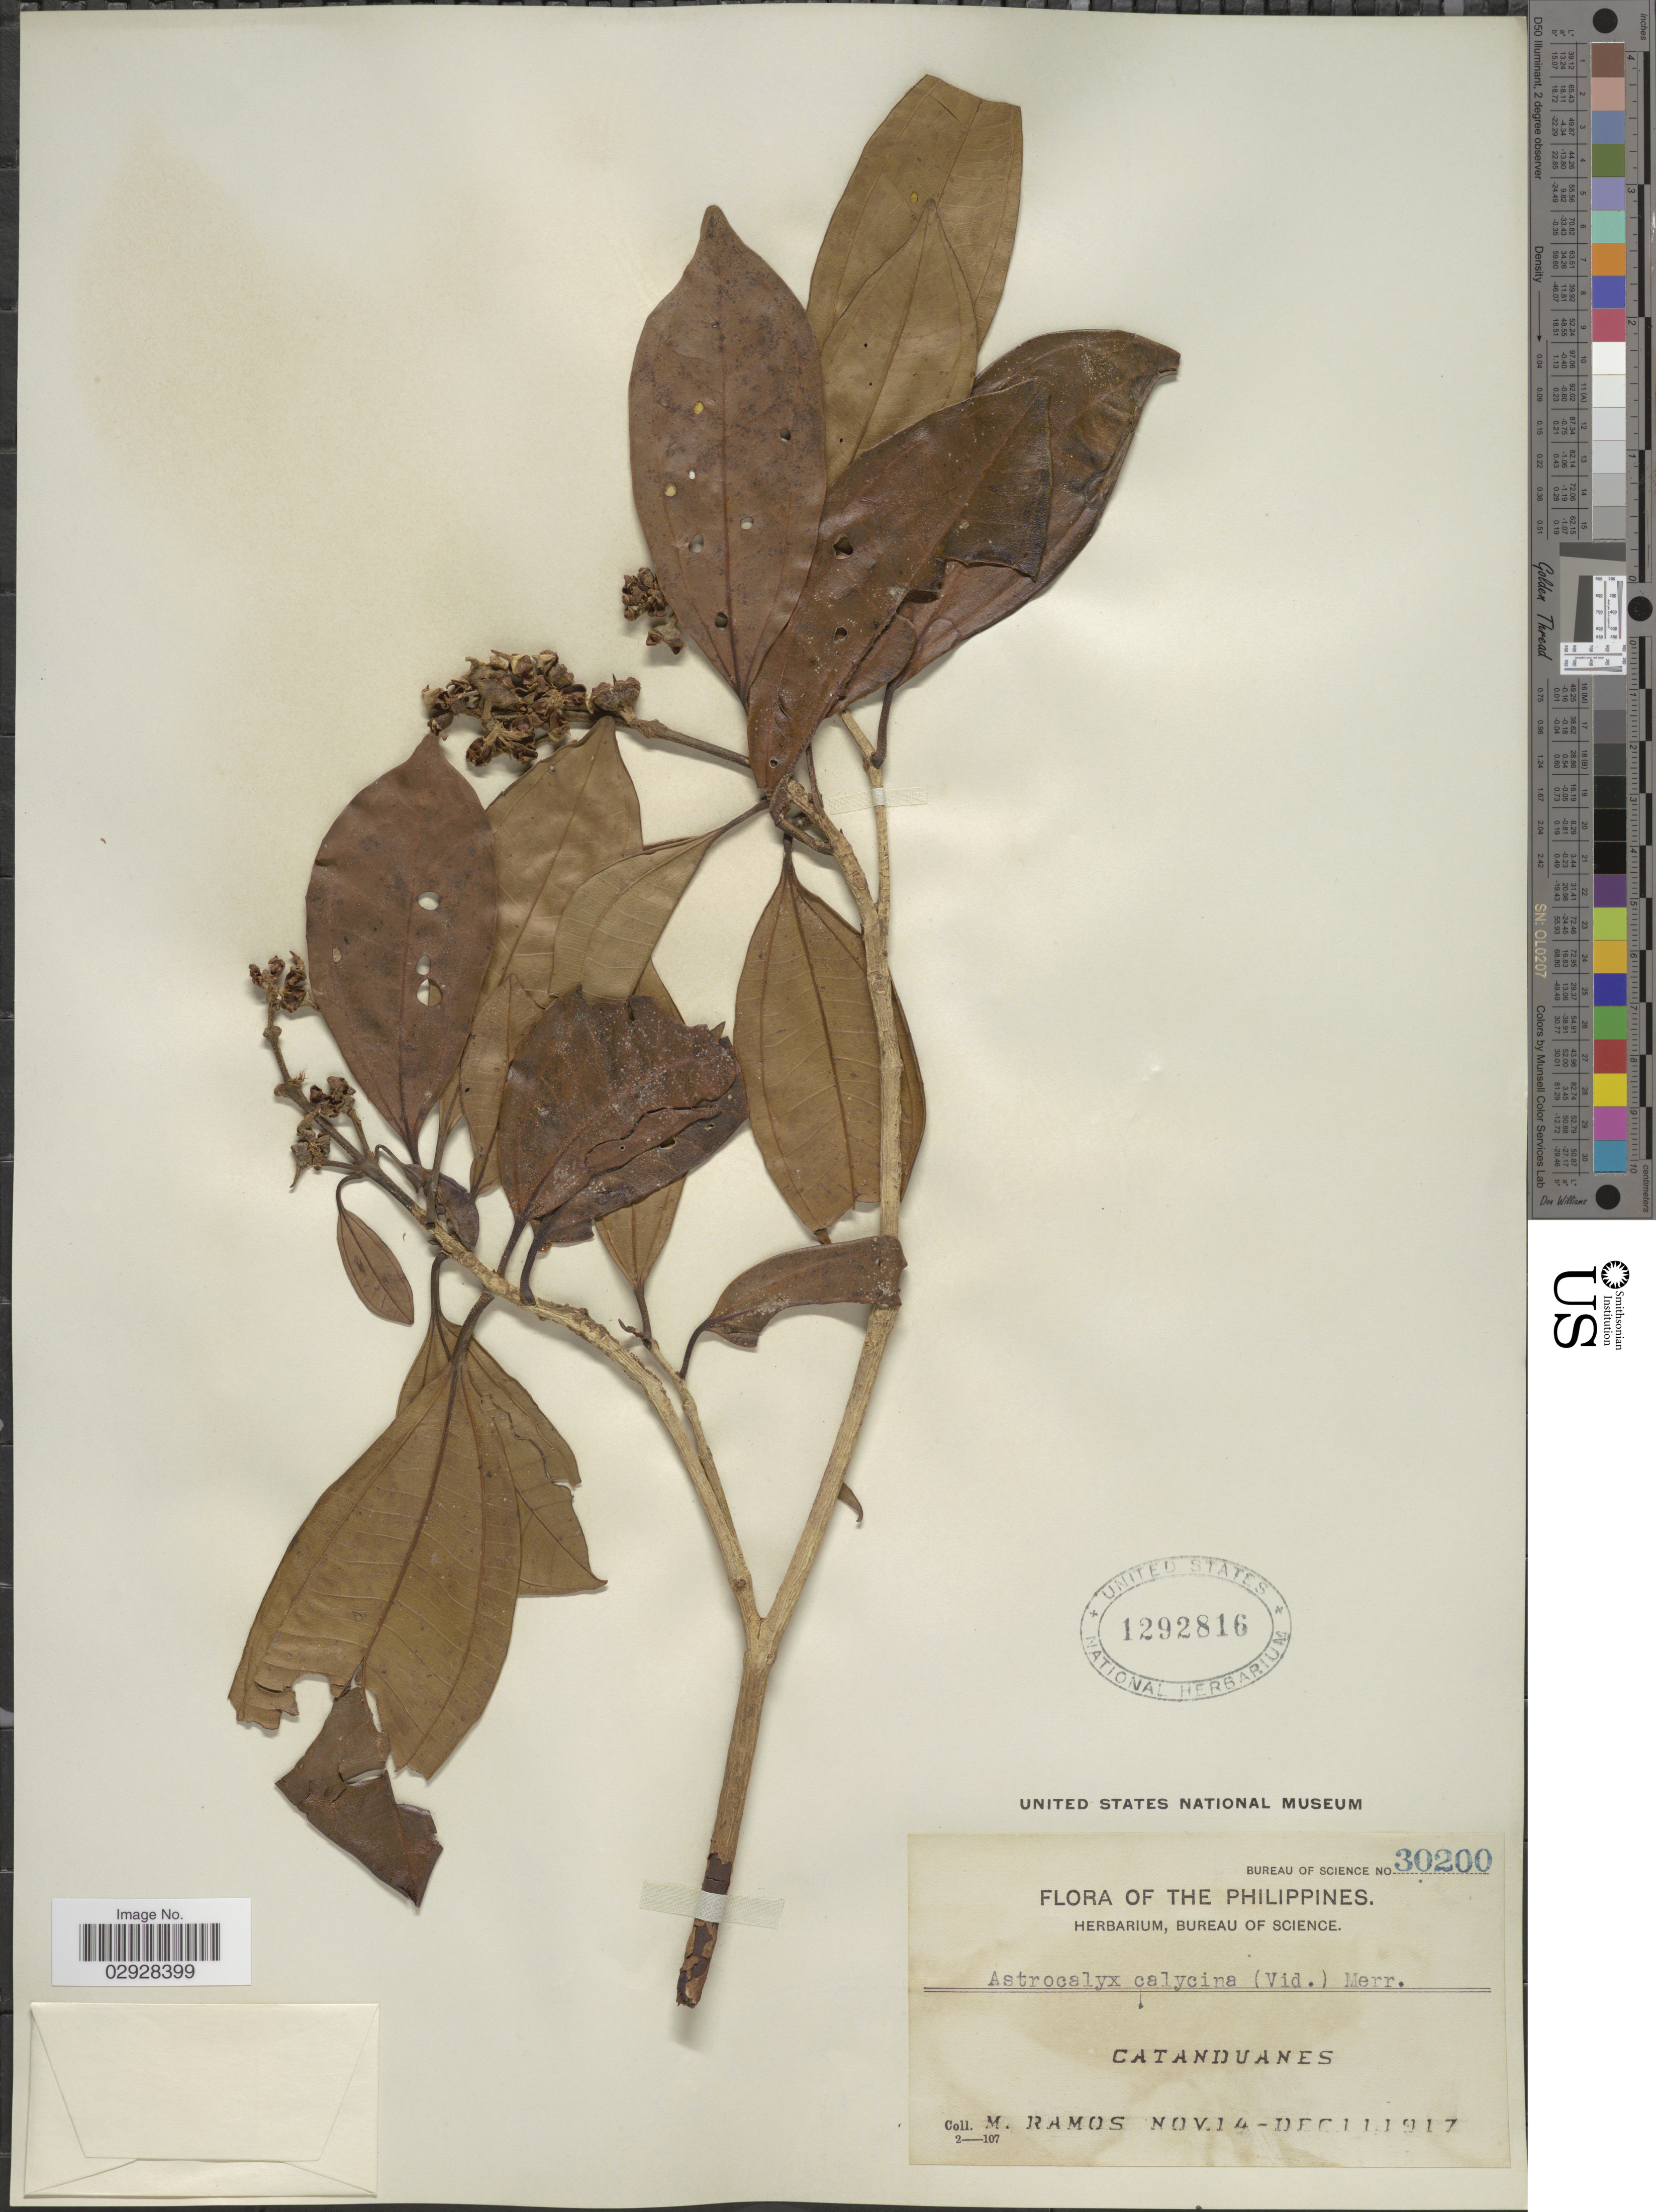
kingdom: Plantae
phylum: Tracheophyta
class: Magnoliopsida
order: Myrtales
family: Melastomataceae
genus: Astrocalyx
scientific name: Astrocalyx calycina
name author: Merr.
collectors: M. Ramos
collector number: Bureau of Science 30200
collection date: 1917-11-14/1917-12-11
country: Philippines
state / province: Bicol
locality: Catanduanes.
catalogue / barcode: US 1292816